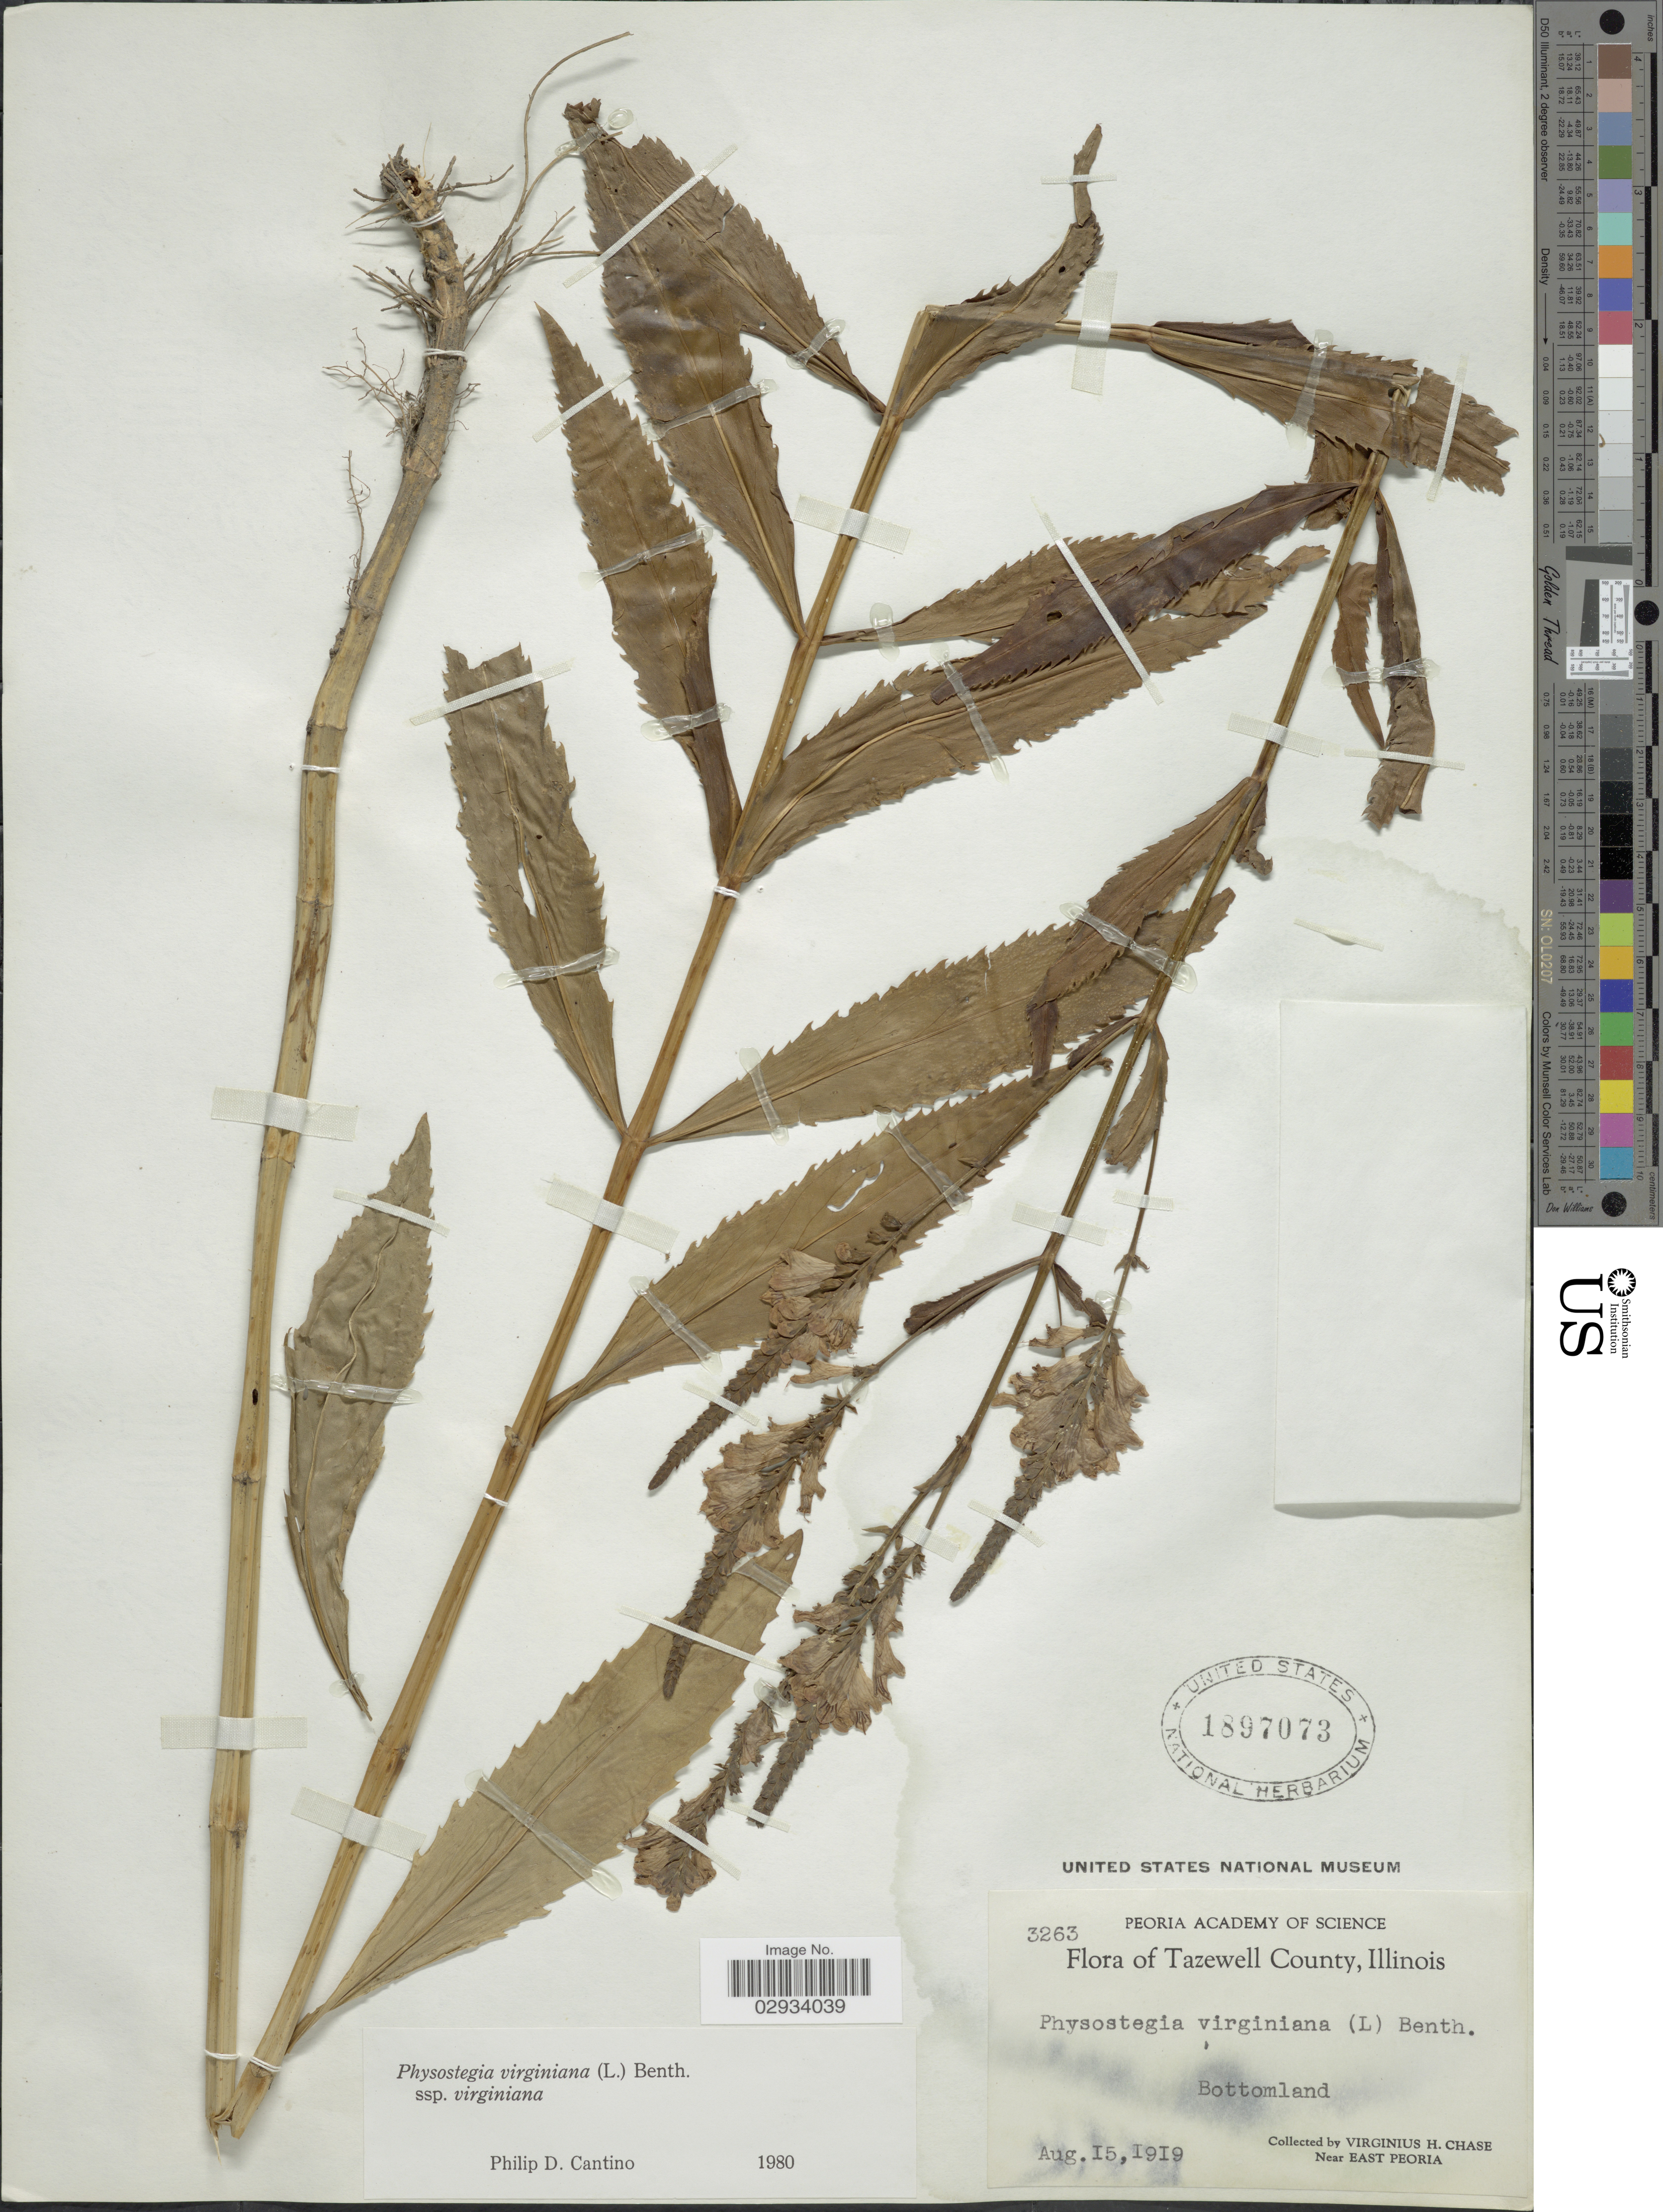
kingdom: Plantae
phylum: Tracheophyta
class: Magnoliopsida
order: Lamiales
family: Lamiaceae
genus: Physostegia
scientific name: Physostegia virginiana subsp. virginiana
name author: (L.) Benth.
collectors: V. H. Chase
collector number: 3263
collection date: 1919-08-15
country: United States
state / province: Illinois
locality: Tazewell County, Illinois, Bottomland. Near East Peoria.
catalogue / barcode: US 1897073